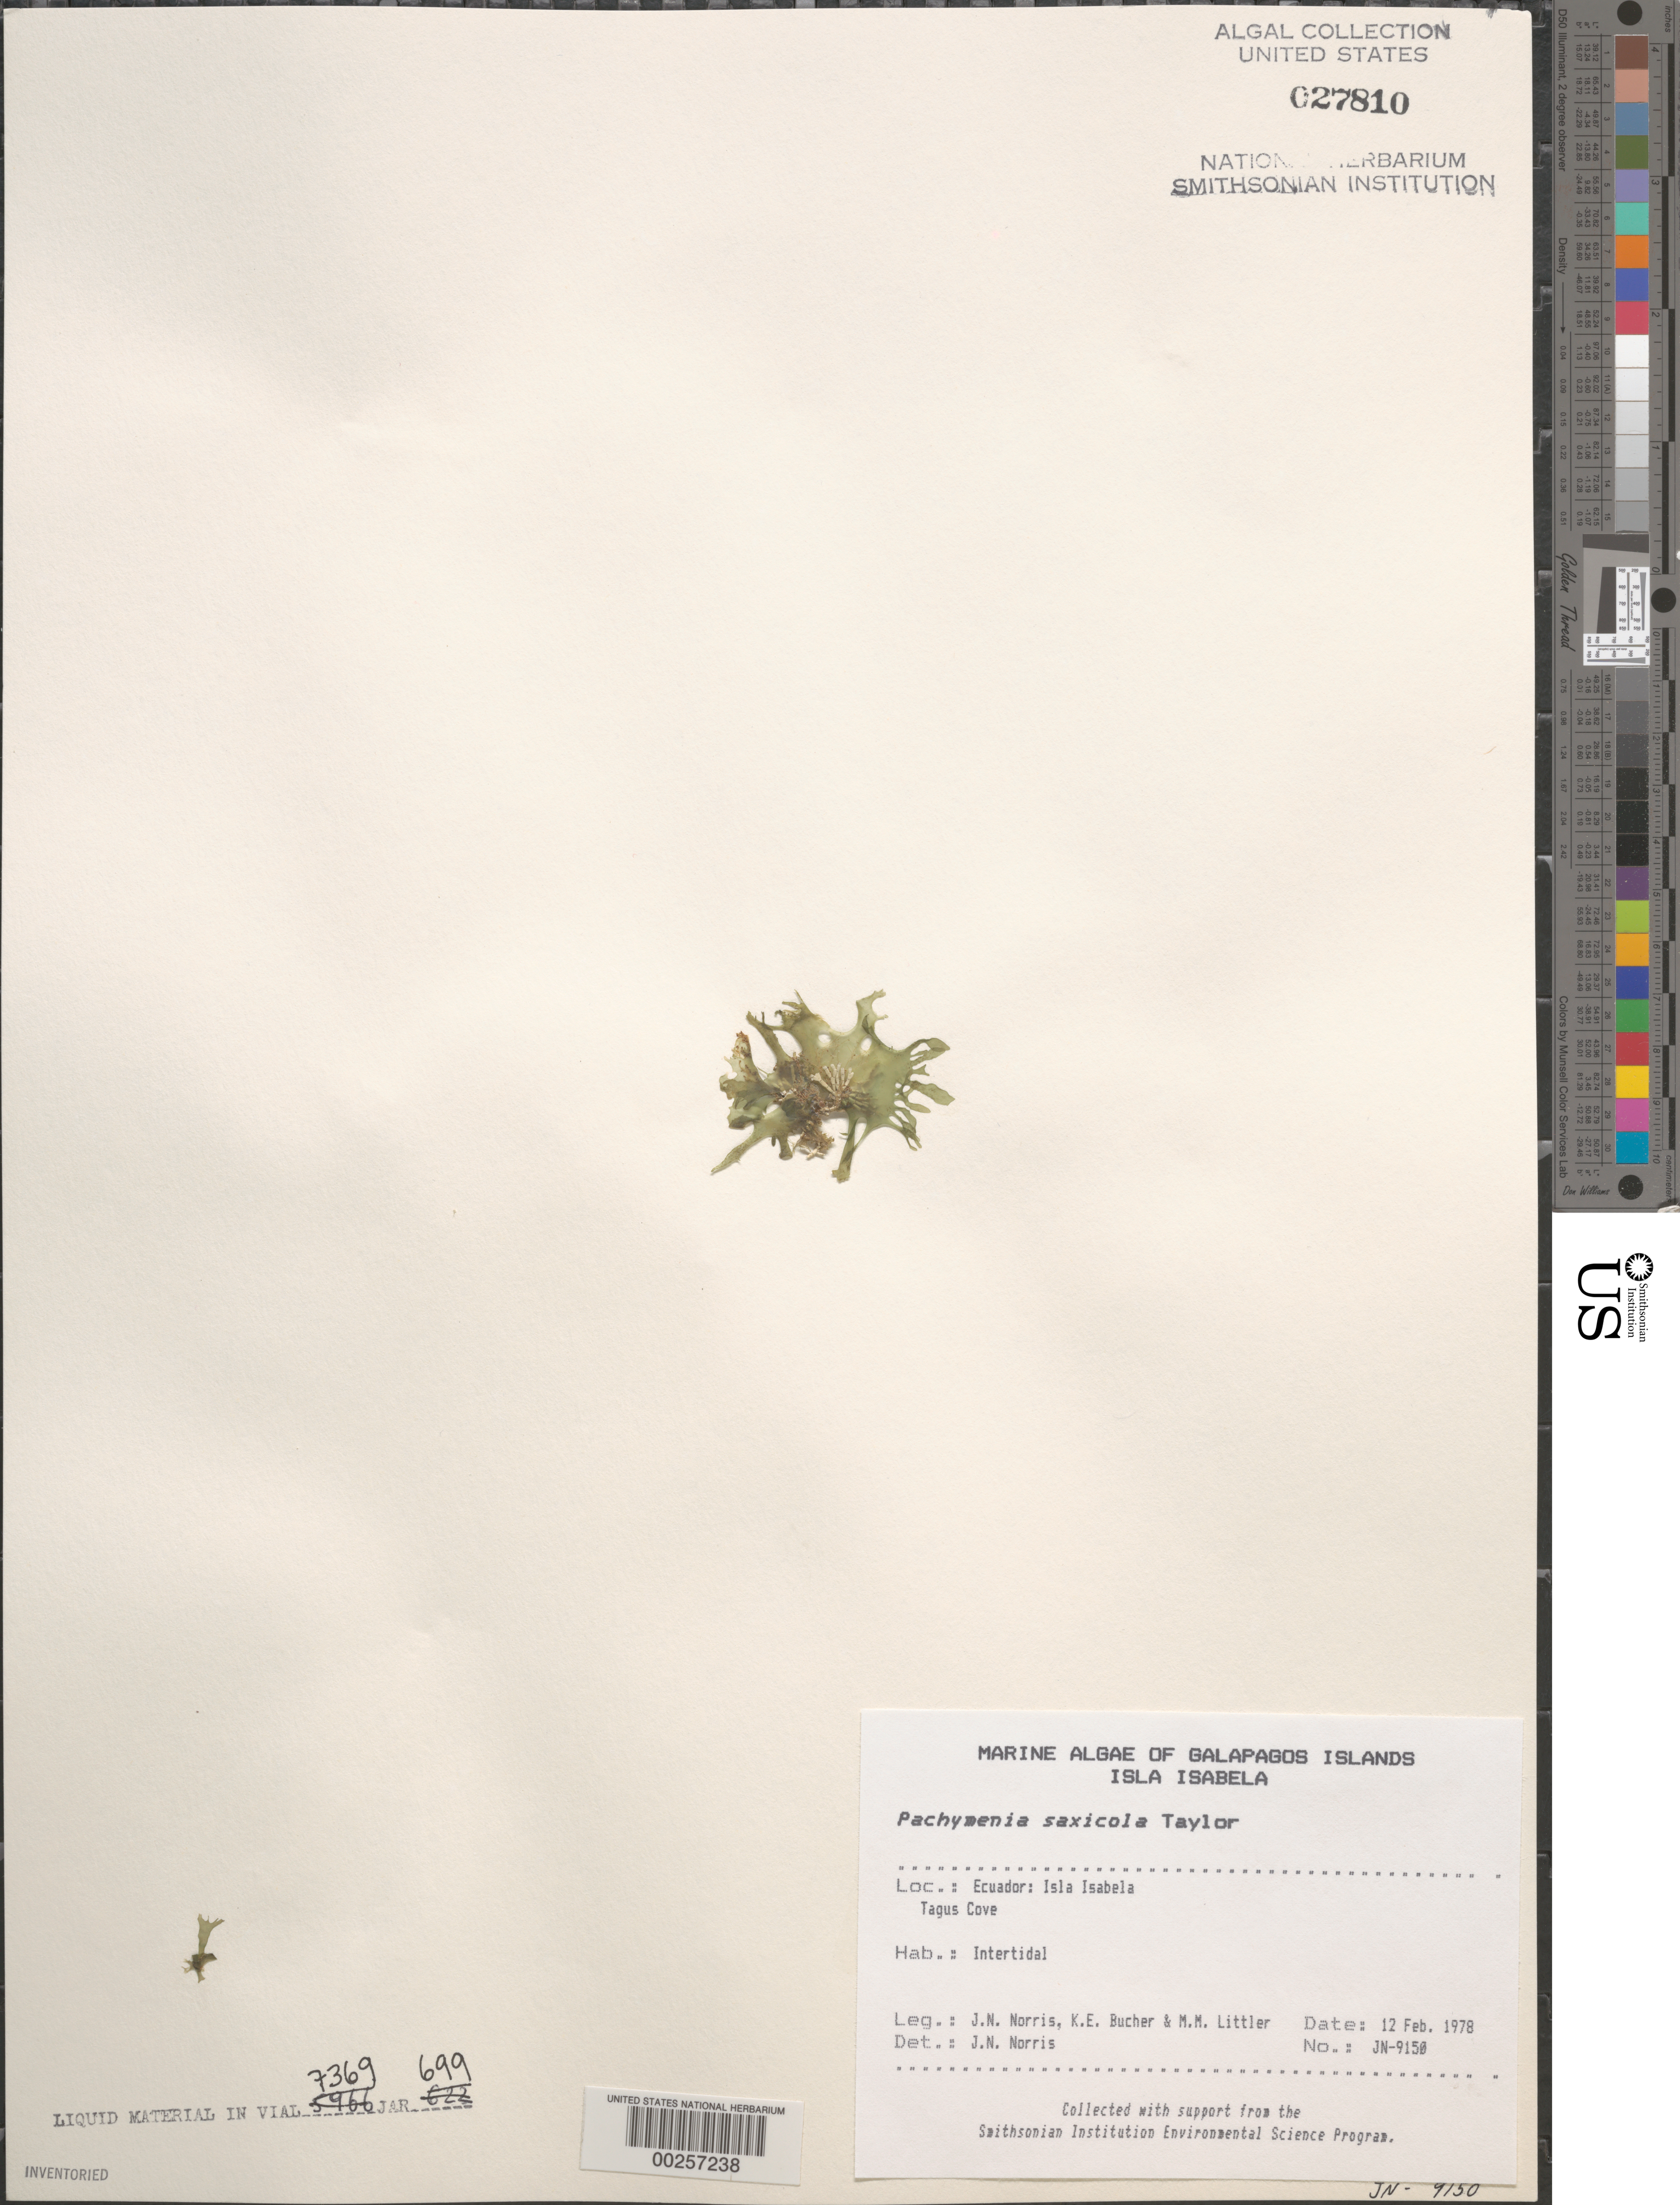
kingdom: Plantae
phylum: Rhodophyta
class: Florideophyceae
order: Halymeniales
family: Halymeniaceae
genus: Pachymenia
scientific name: Pachymenia saxicola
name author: W.R. Taylor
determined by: Norris, James N.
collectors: J. N. Norris, K. E. Bucher & M. M. Littler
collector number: JN-9150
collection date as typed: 12 Feb 1978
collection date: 1978-02-12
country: Ecuador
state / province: Colón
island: Isabela [Albemarle]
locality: Tagus Cove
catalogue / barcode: US 27810